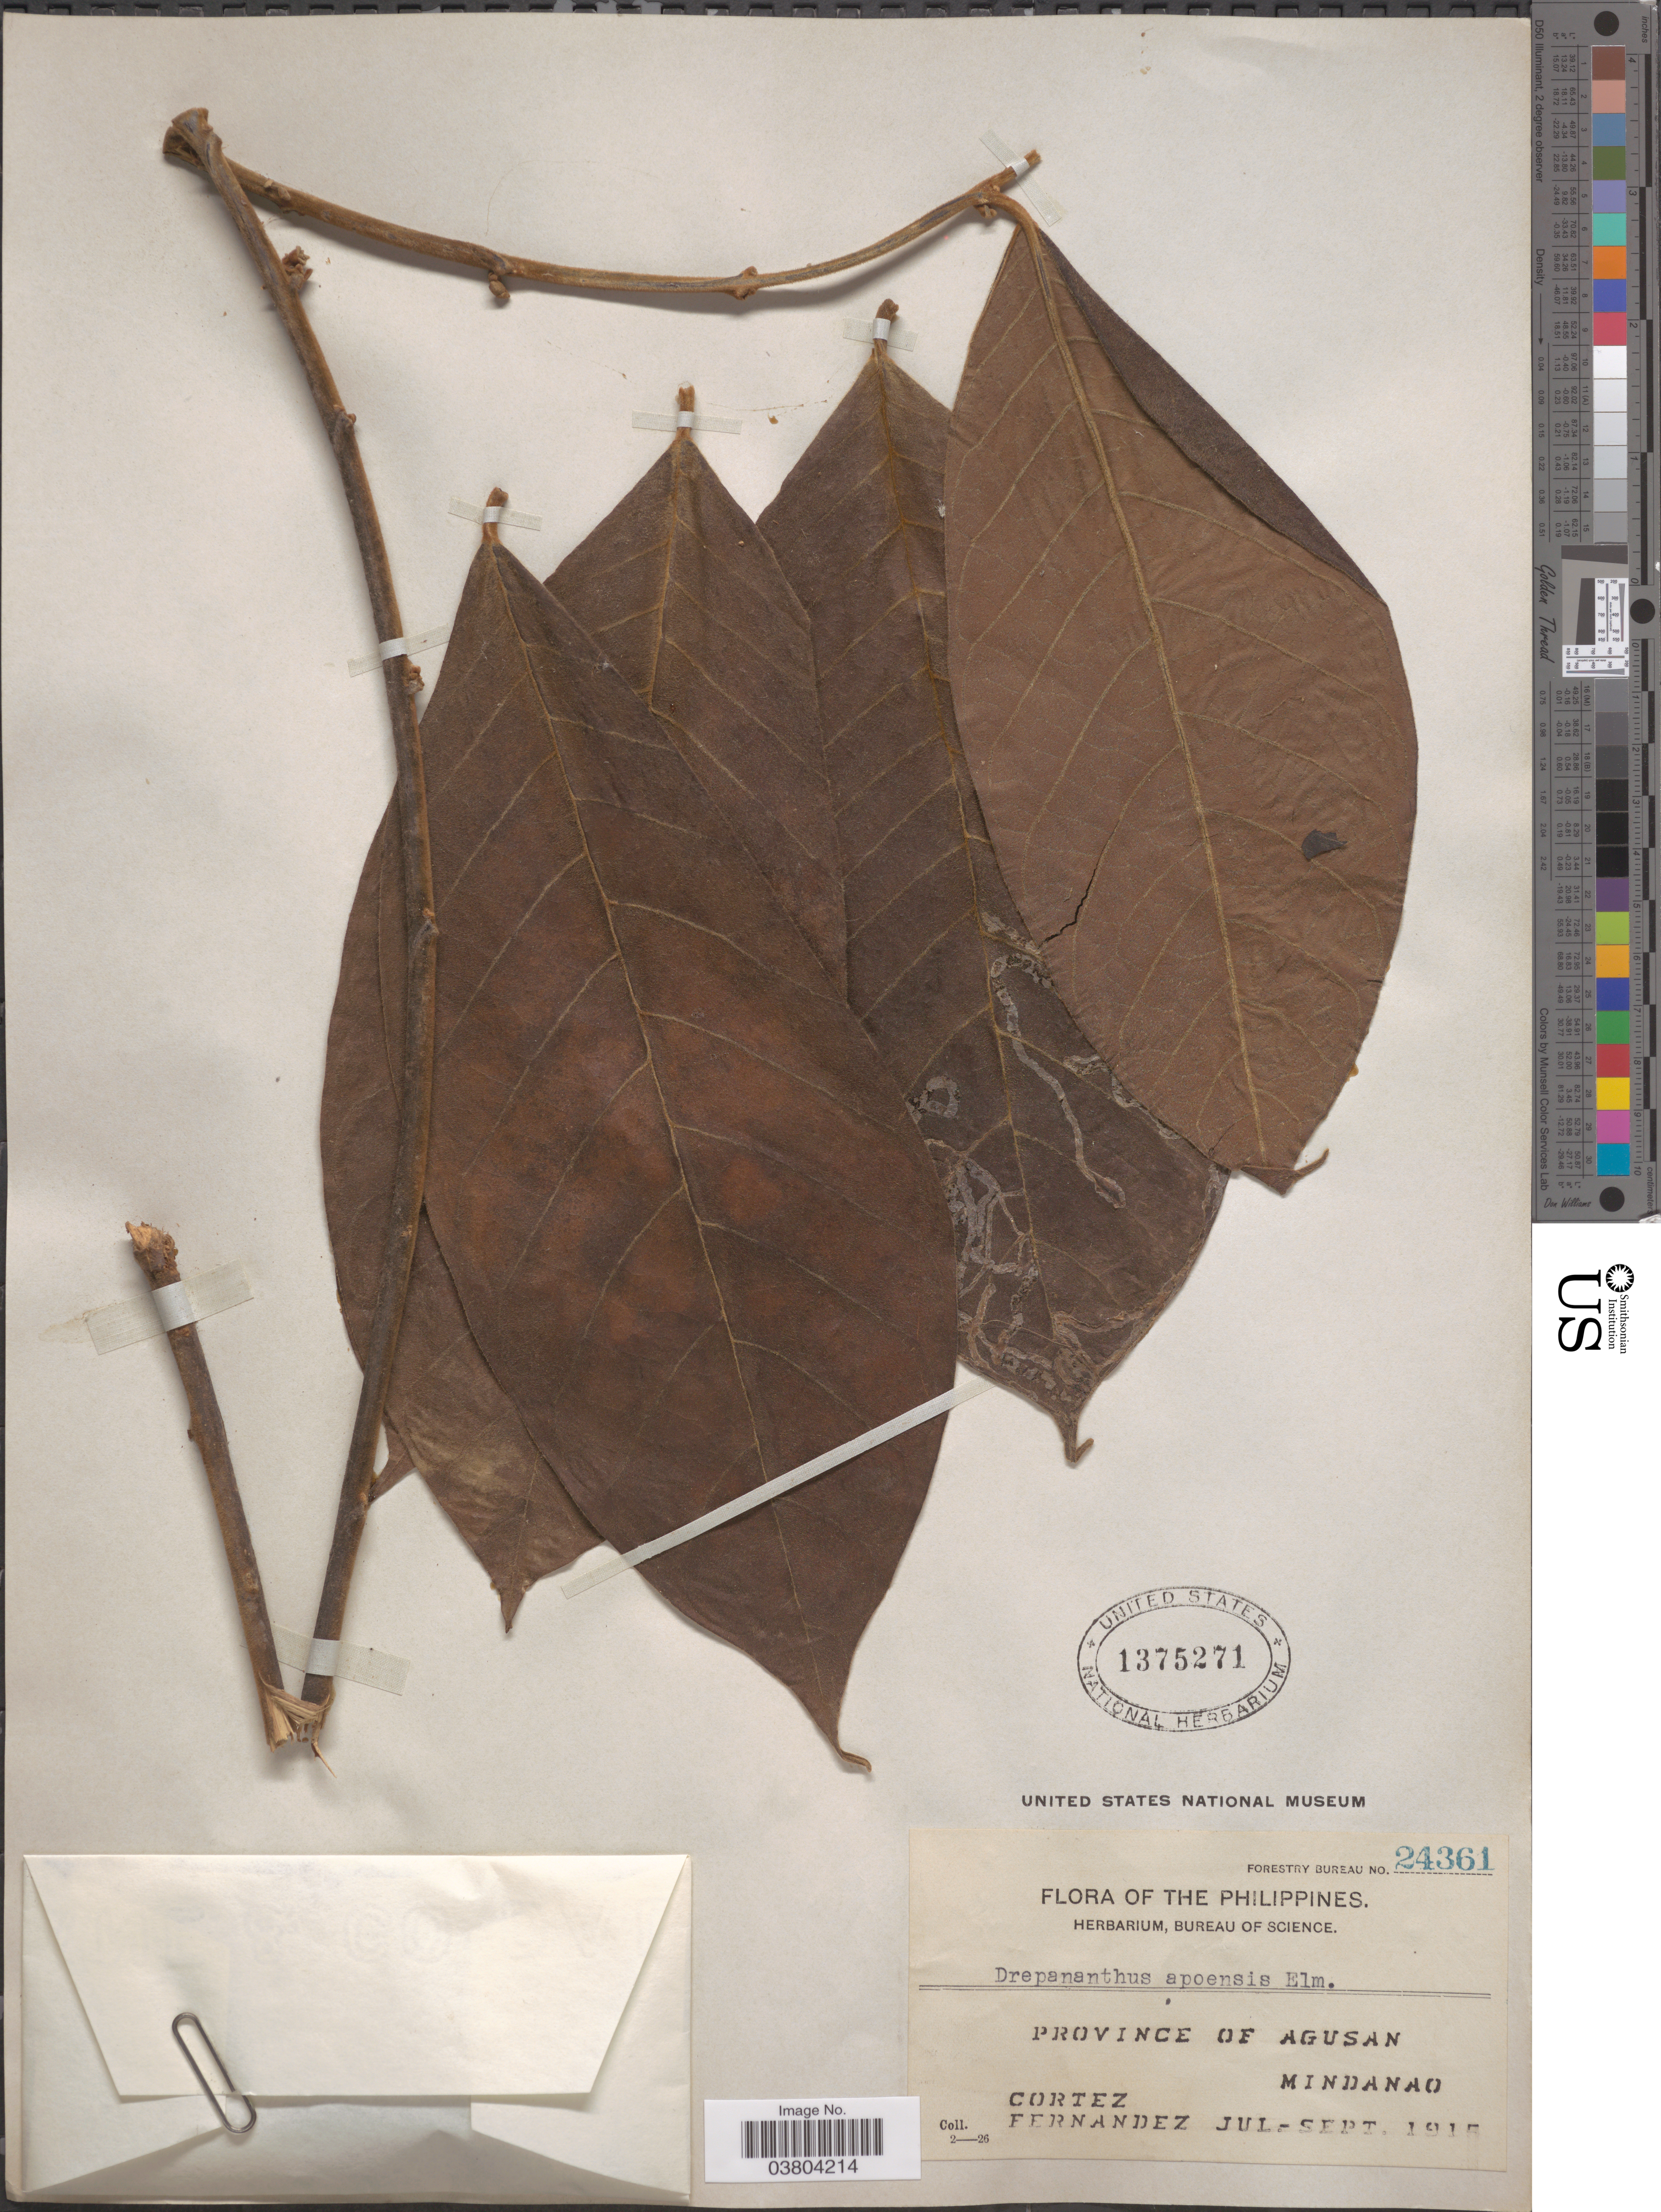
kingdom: Plantae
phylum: Tracheophyta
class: Magnoliopsida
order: Magnoliales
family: Annonaceae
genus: Drepananthus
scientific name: Drepananthus apoensis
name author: Elmer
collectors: -. Cortez & -- Fernandez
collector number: Forestry Bureau 24361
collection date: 1915-07/1915-09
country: Philippines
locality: Province of Agusan. Mindanao.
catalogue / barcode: US 1375271